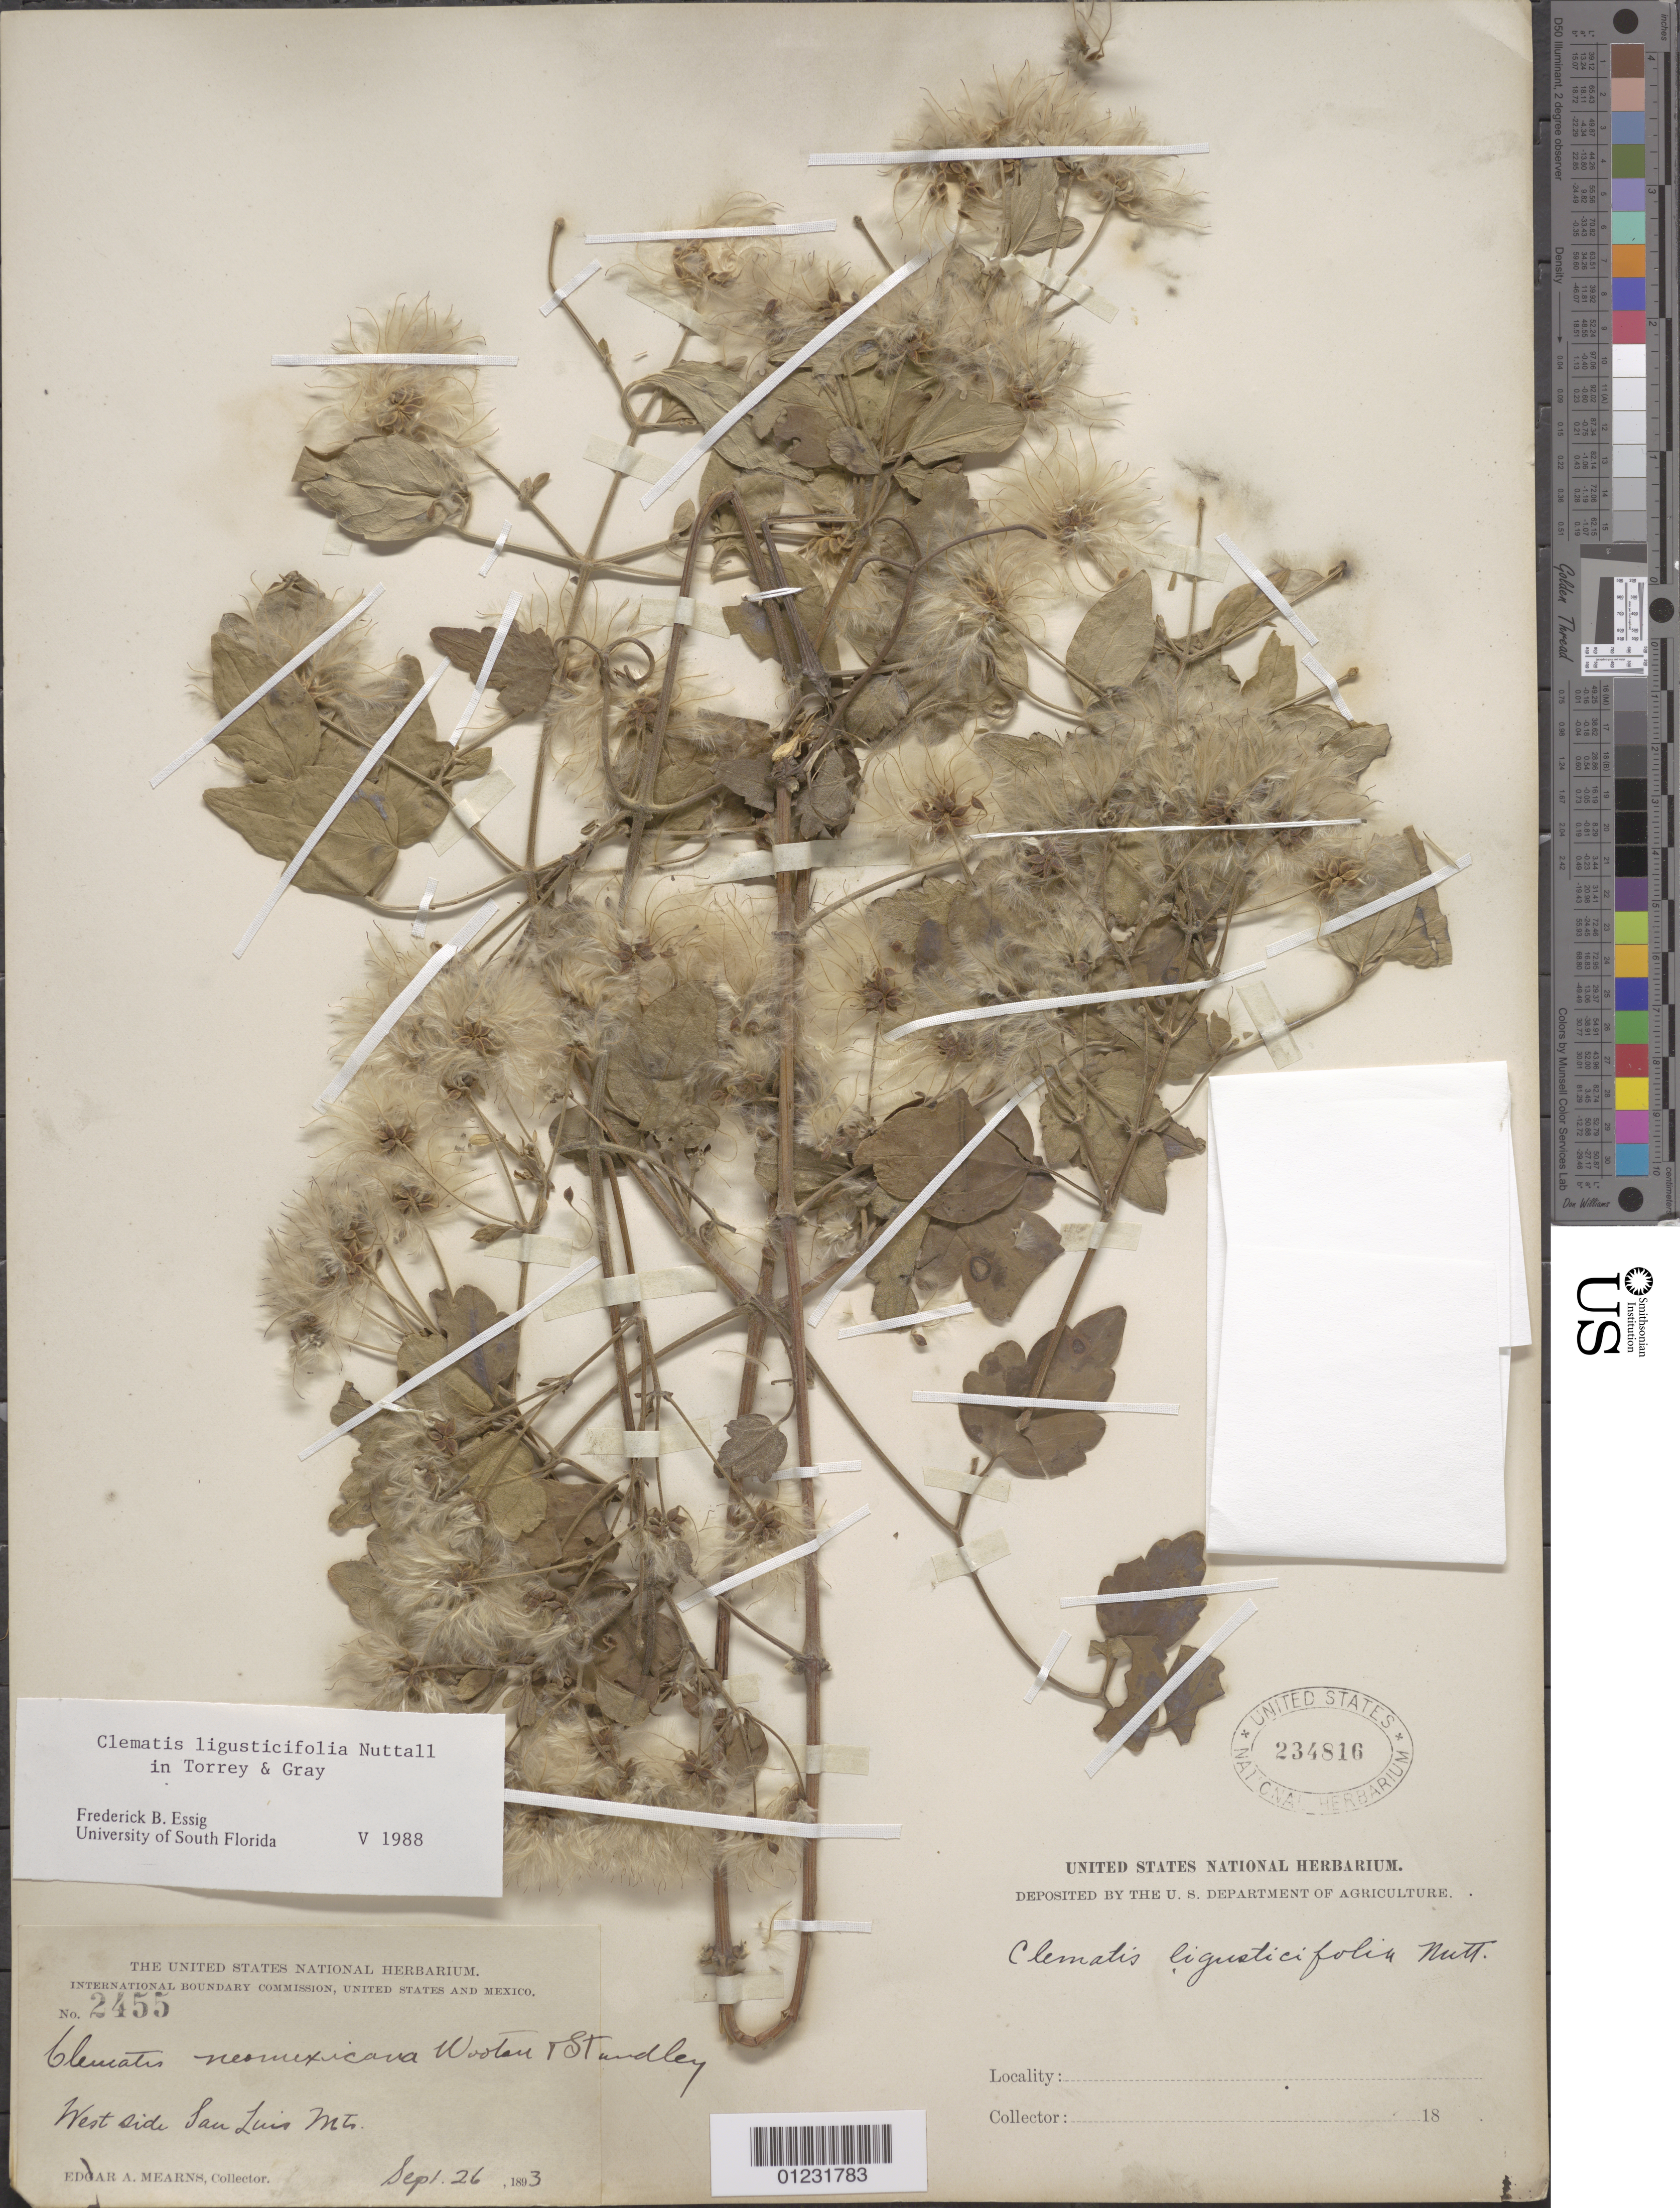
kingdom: Plantae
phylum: Tracheophyta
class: Magnoliopsida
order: Ranunculales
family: Ranunculaceae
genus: Clematis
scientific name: Clematis ligusticifolia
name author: Nutt.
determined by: Essig, Frederick B.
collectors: E. A. Mearns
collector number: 2455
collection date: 1893-09-26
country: Mexico / United States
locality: Wet side of San Luis Mts.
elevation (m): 1829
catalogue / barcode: US 234816